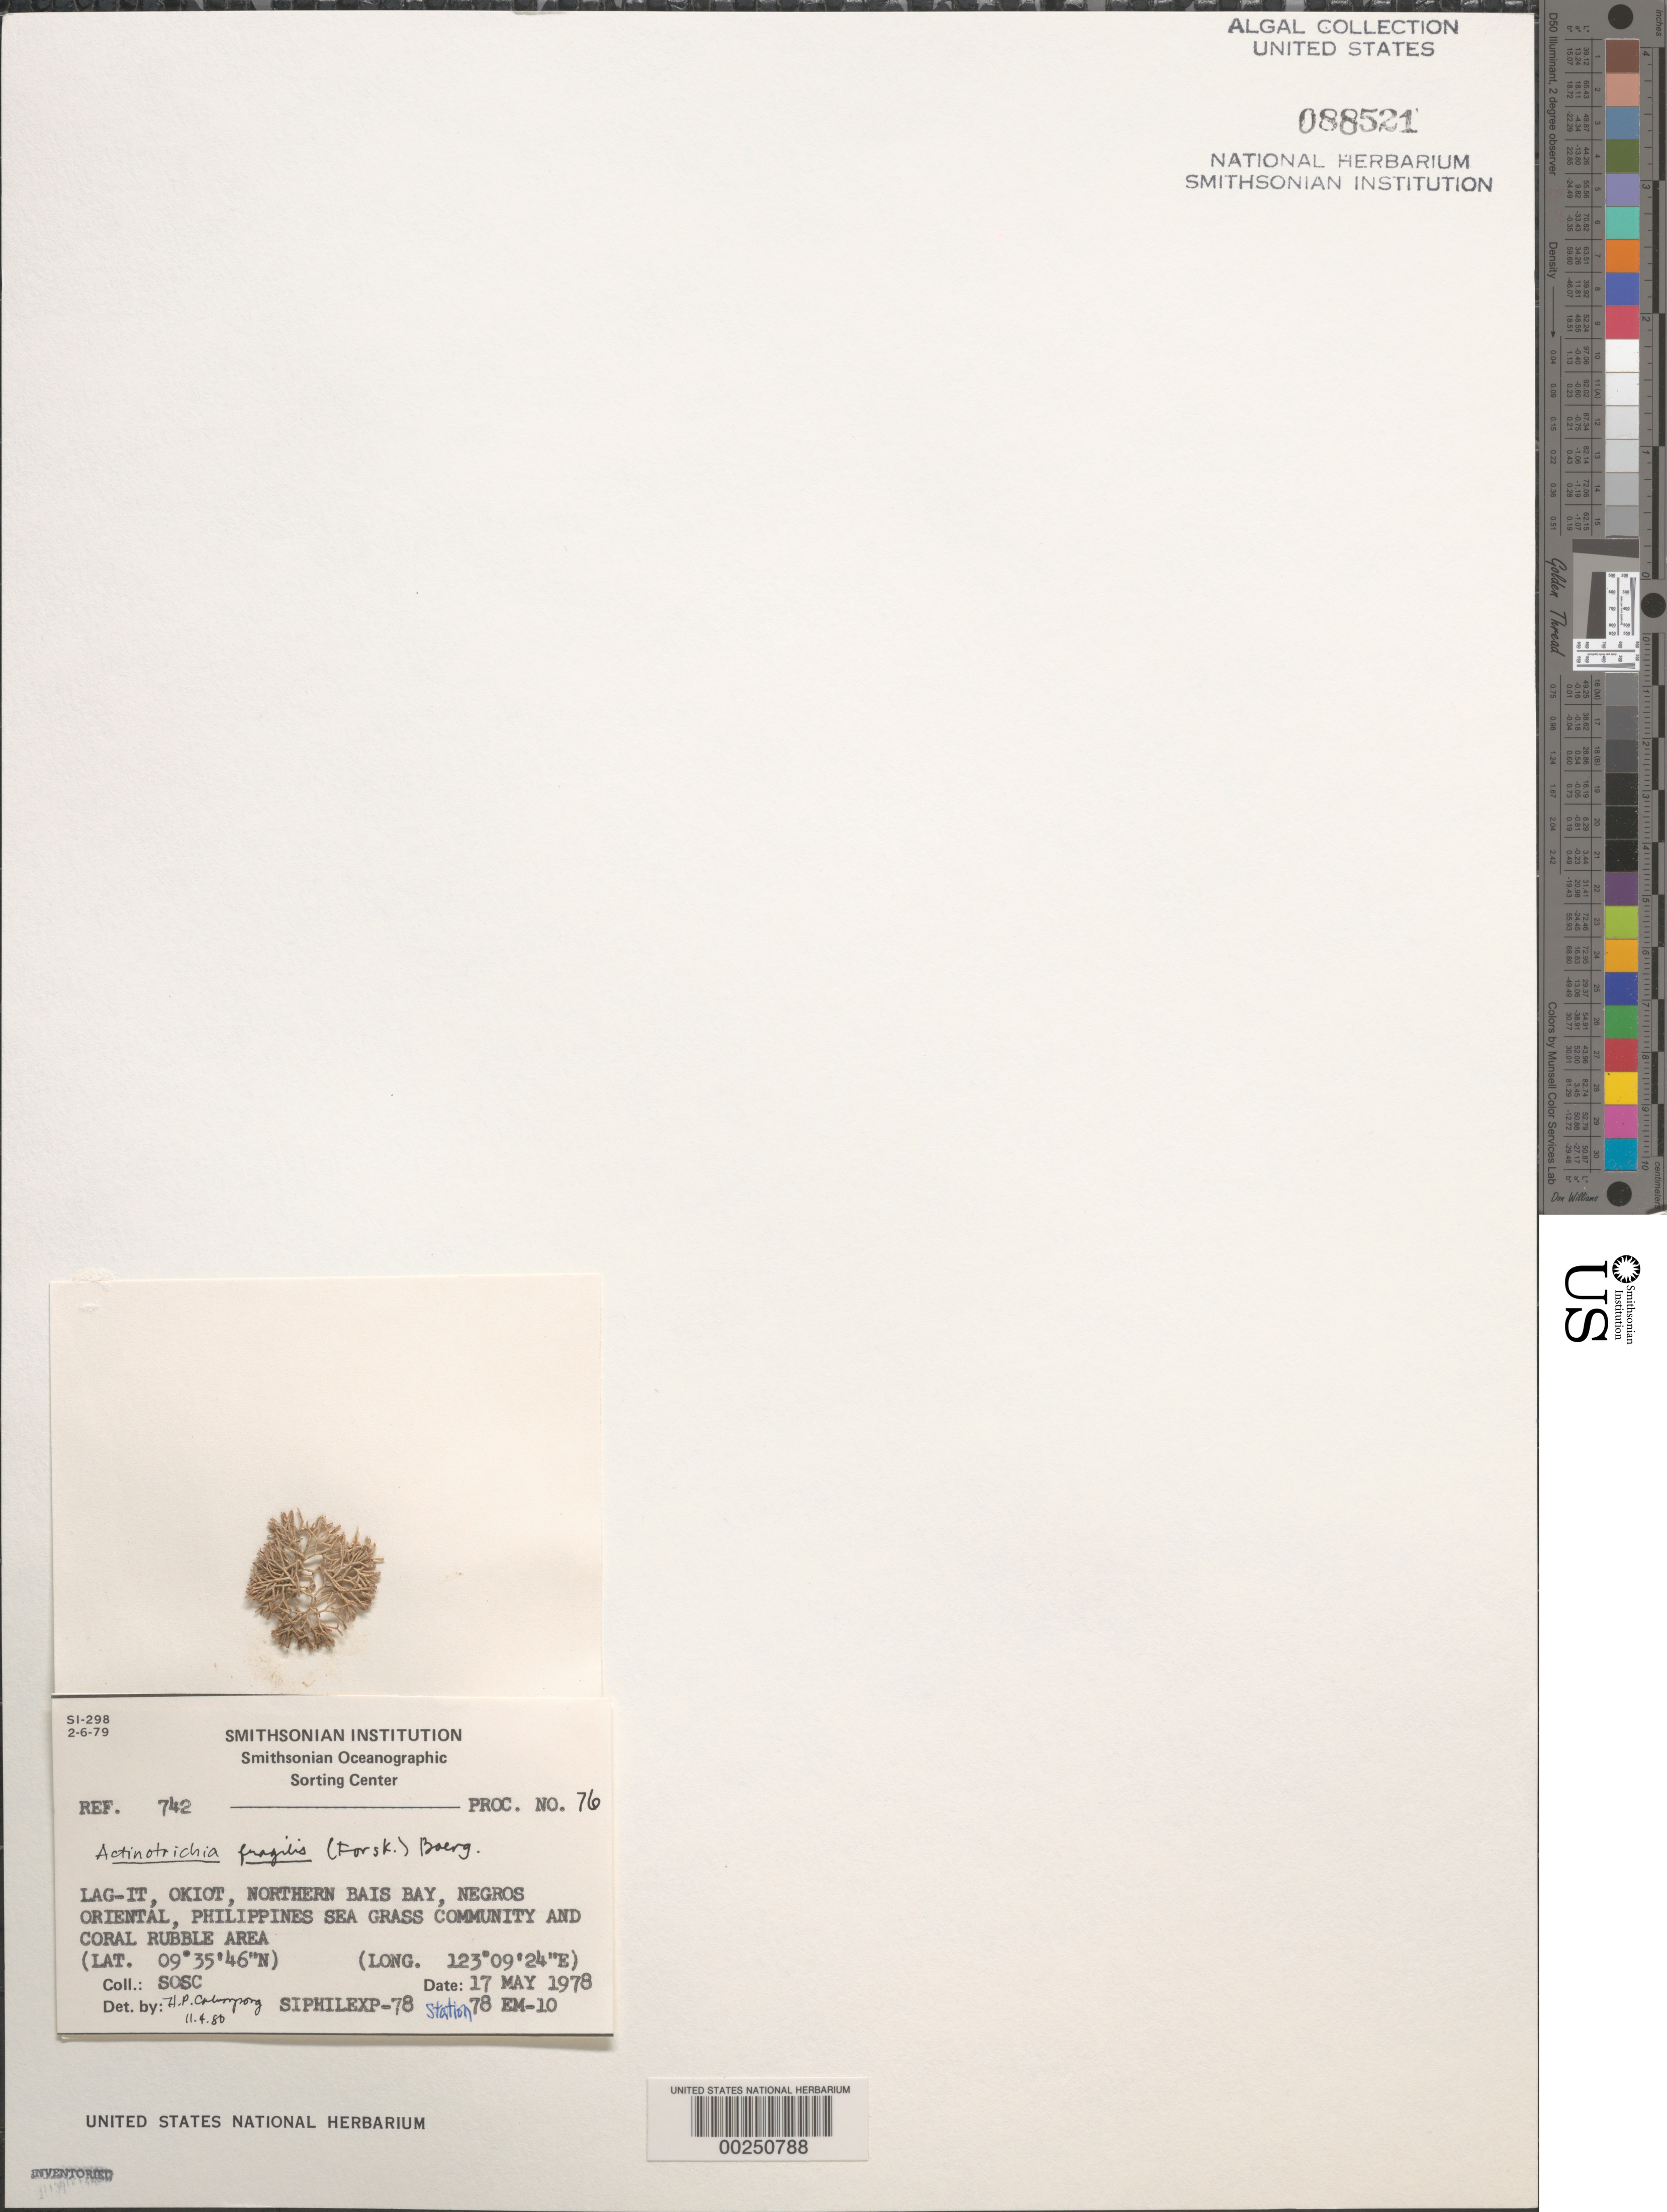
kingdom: Plantae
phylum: Rhodophyta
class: Florideophyceae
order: Nemaliales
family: Galaxauraceae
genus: Actinotrichia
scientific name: Actinotrichia fragilis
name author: (Forssk.) Børgesen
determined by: Calumpong, H. P.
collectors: SOSC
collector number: Station 78 Em-10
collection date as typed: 17 May 1978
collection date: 1978-05-17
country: Philippines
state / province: Central Visayas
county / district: Negros Oriental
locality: Lag-it, okiot, bais bay, negros oriental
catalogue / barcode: US 88521